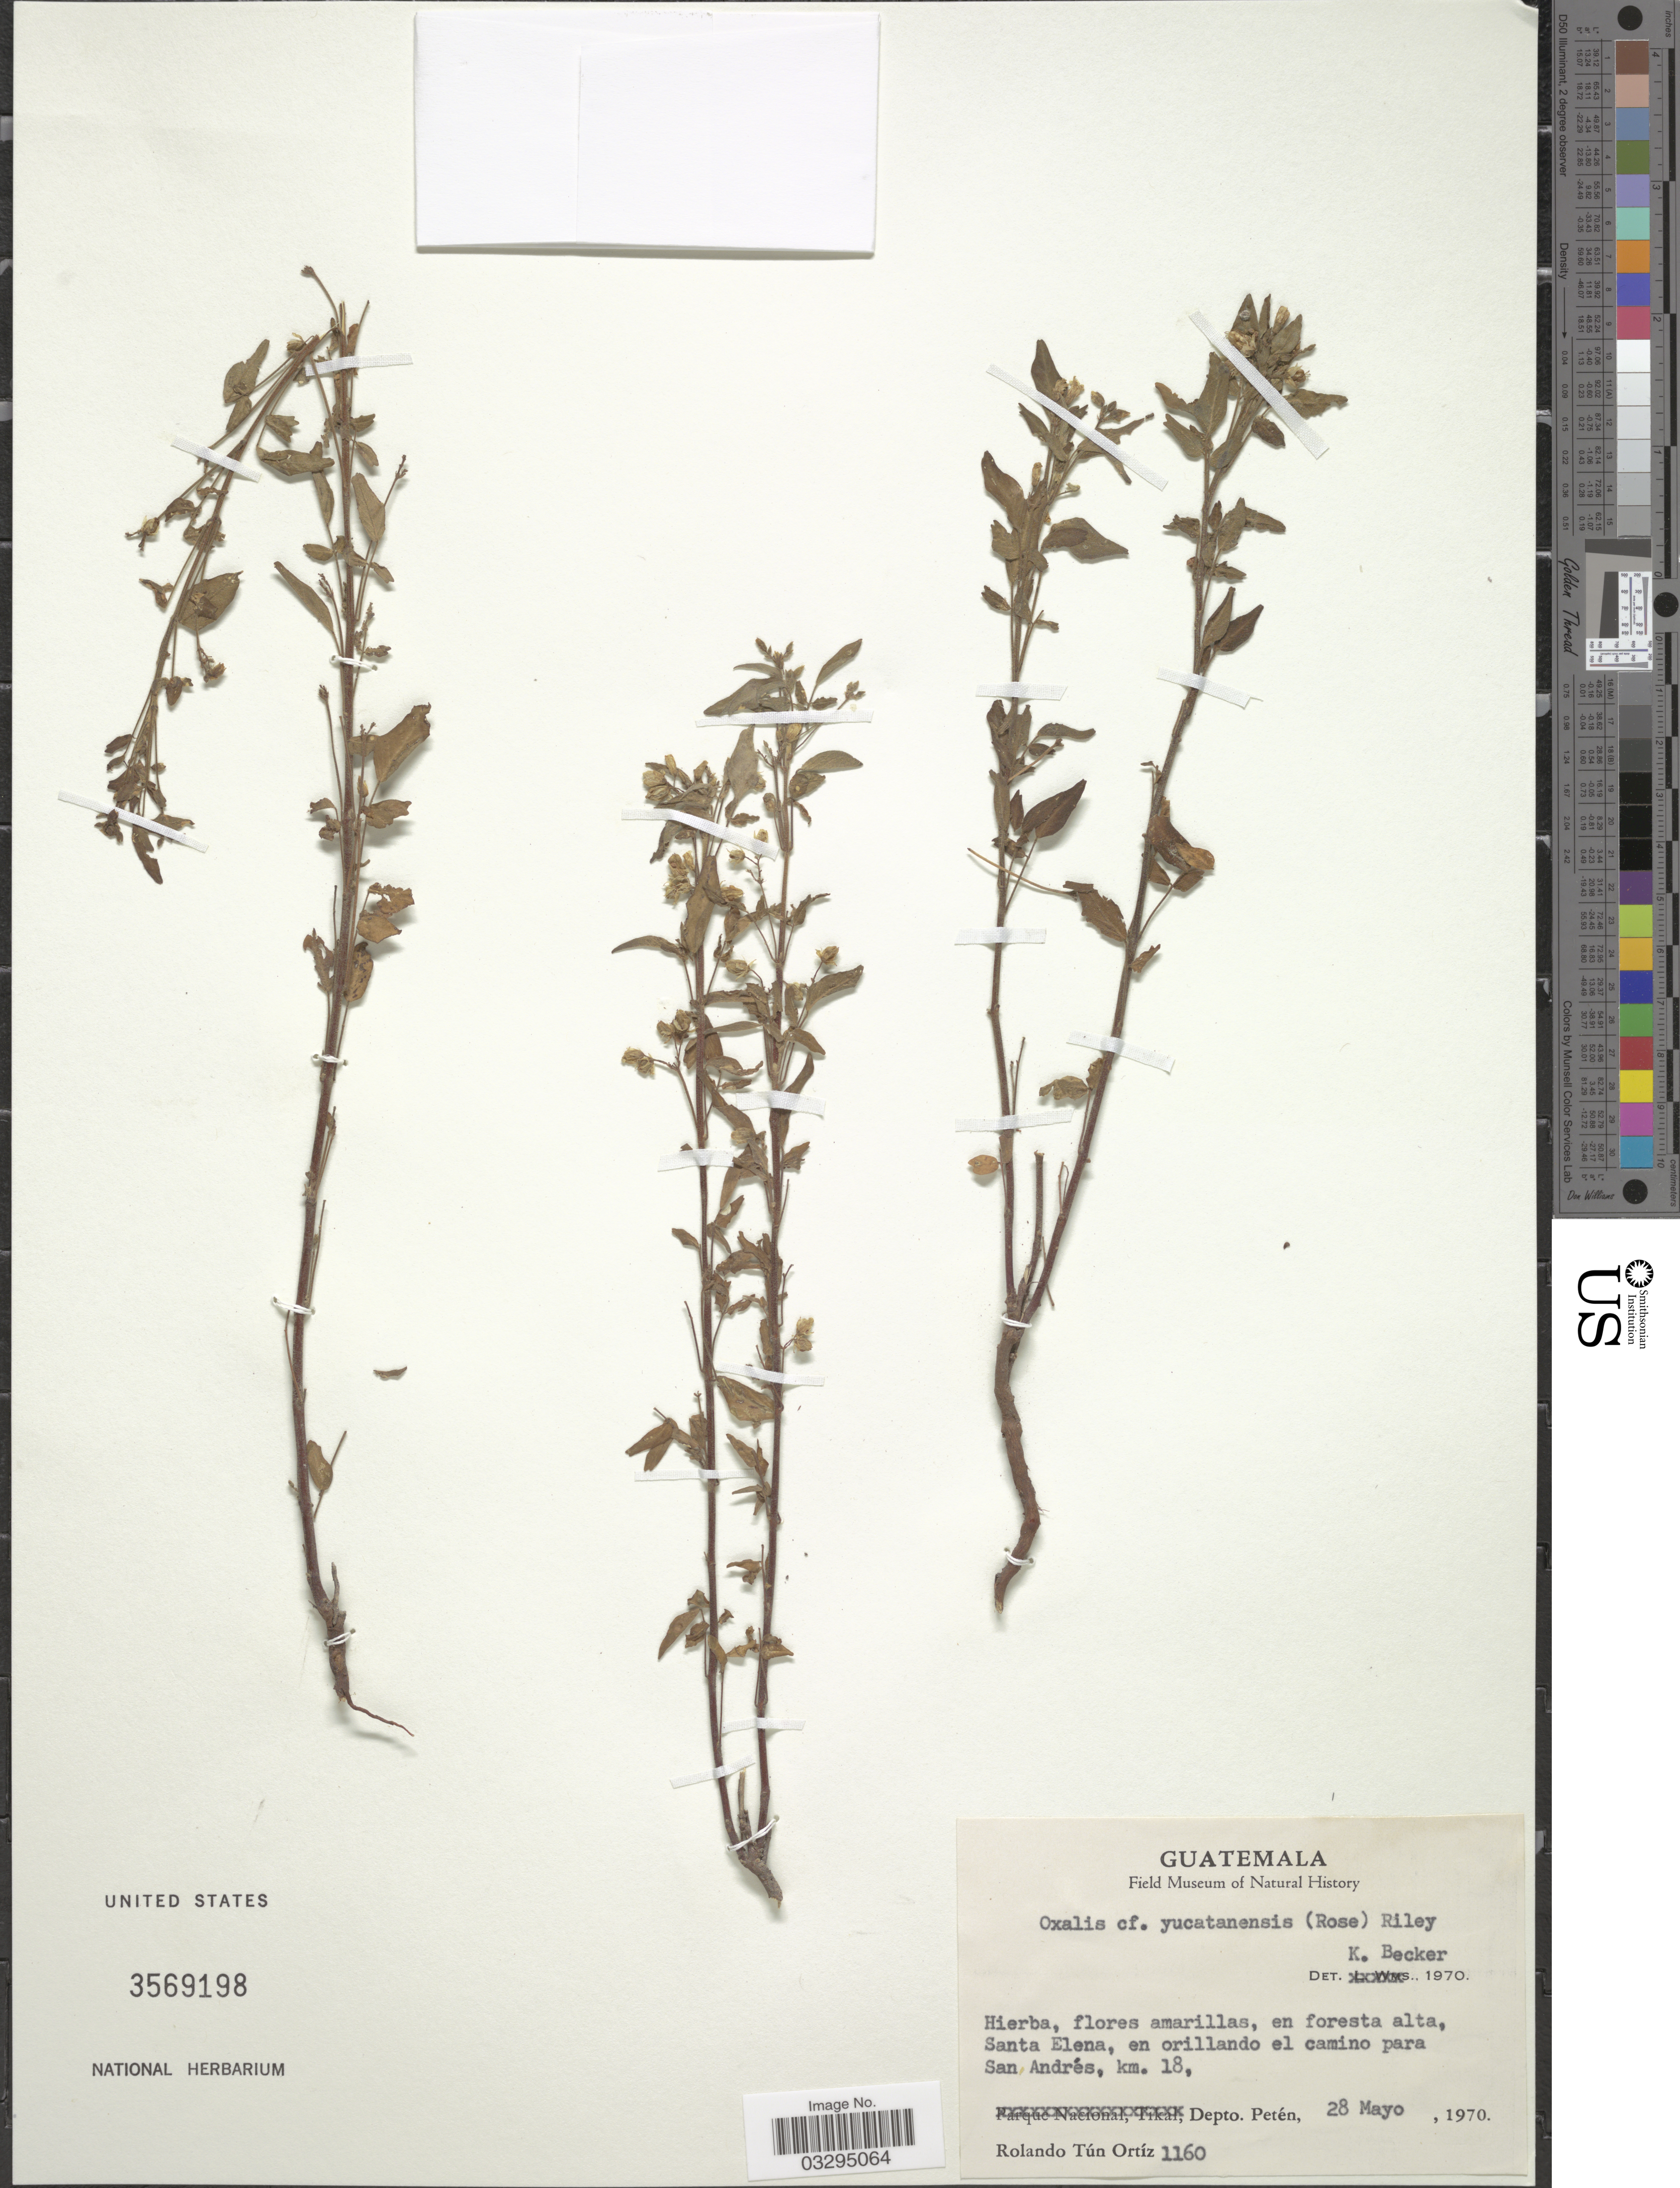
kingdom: Plantae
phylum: Tracheophyta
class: Magnoliopsida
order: Oxalidales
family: Oxalidaceae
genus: Oxalis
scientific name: Oxalis zacatecasensis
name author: R. Knuth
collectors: R. T. Ortíz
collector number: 1160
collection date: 1970-05-28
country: Guatemala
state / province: El Petén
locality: Santa Elena, en orillando el camino para San Adrés, km. 18, Depto. Petén.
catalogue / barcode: US 3569198